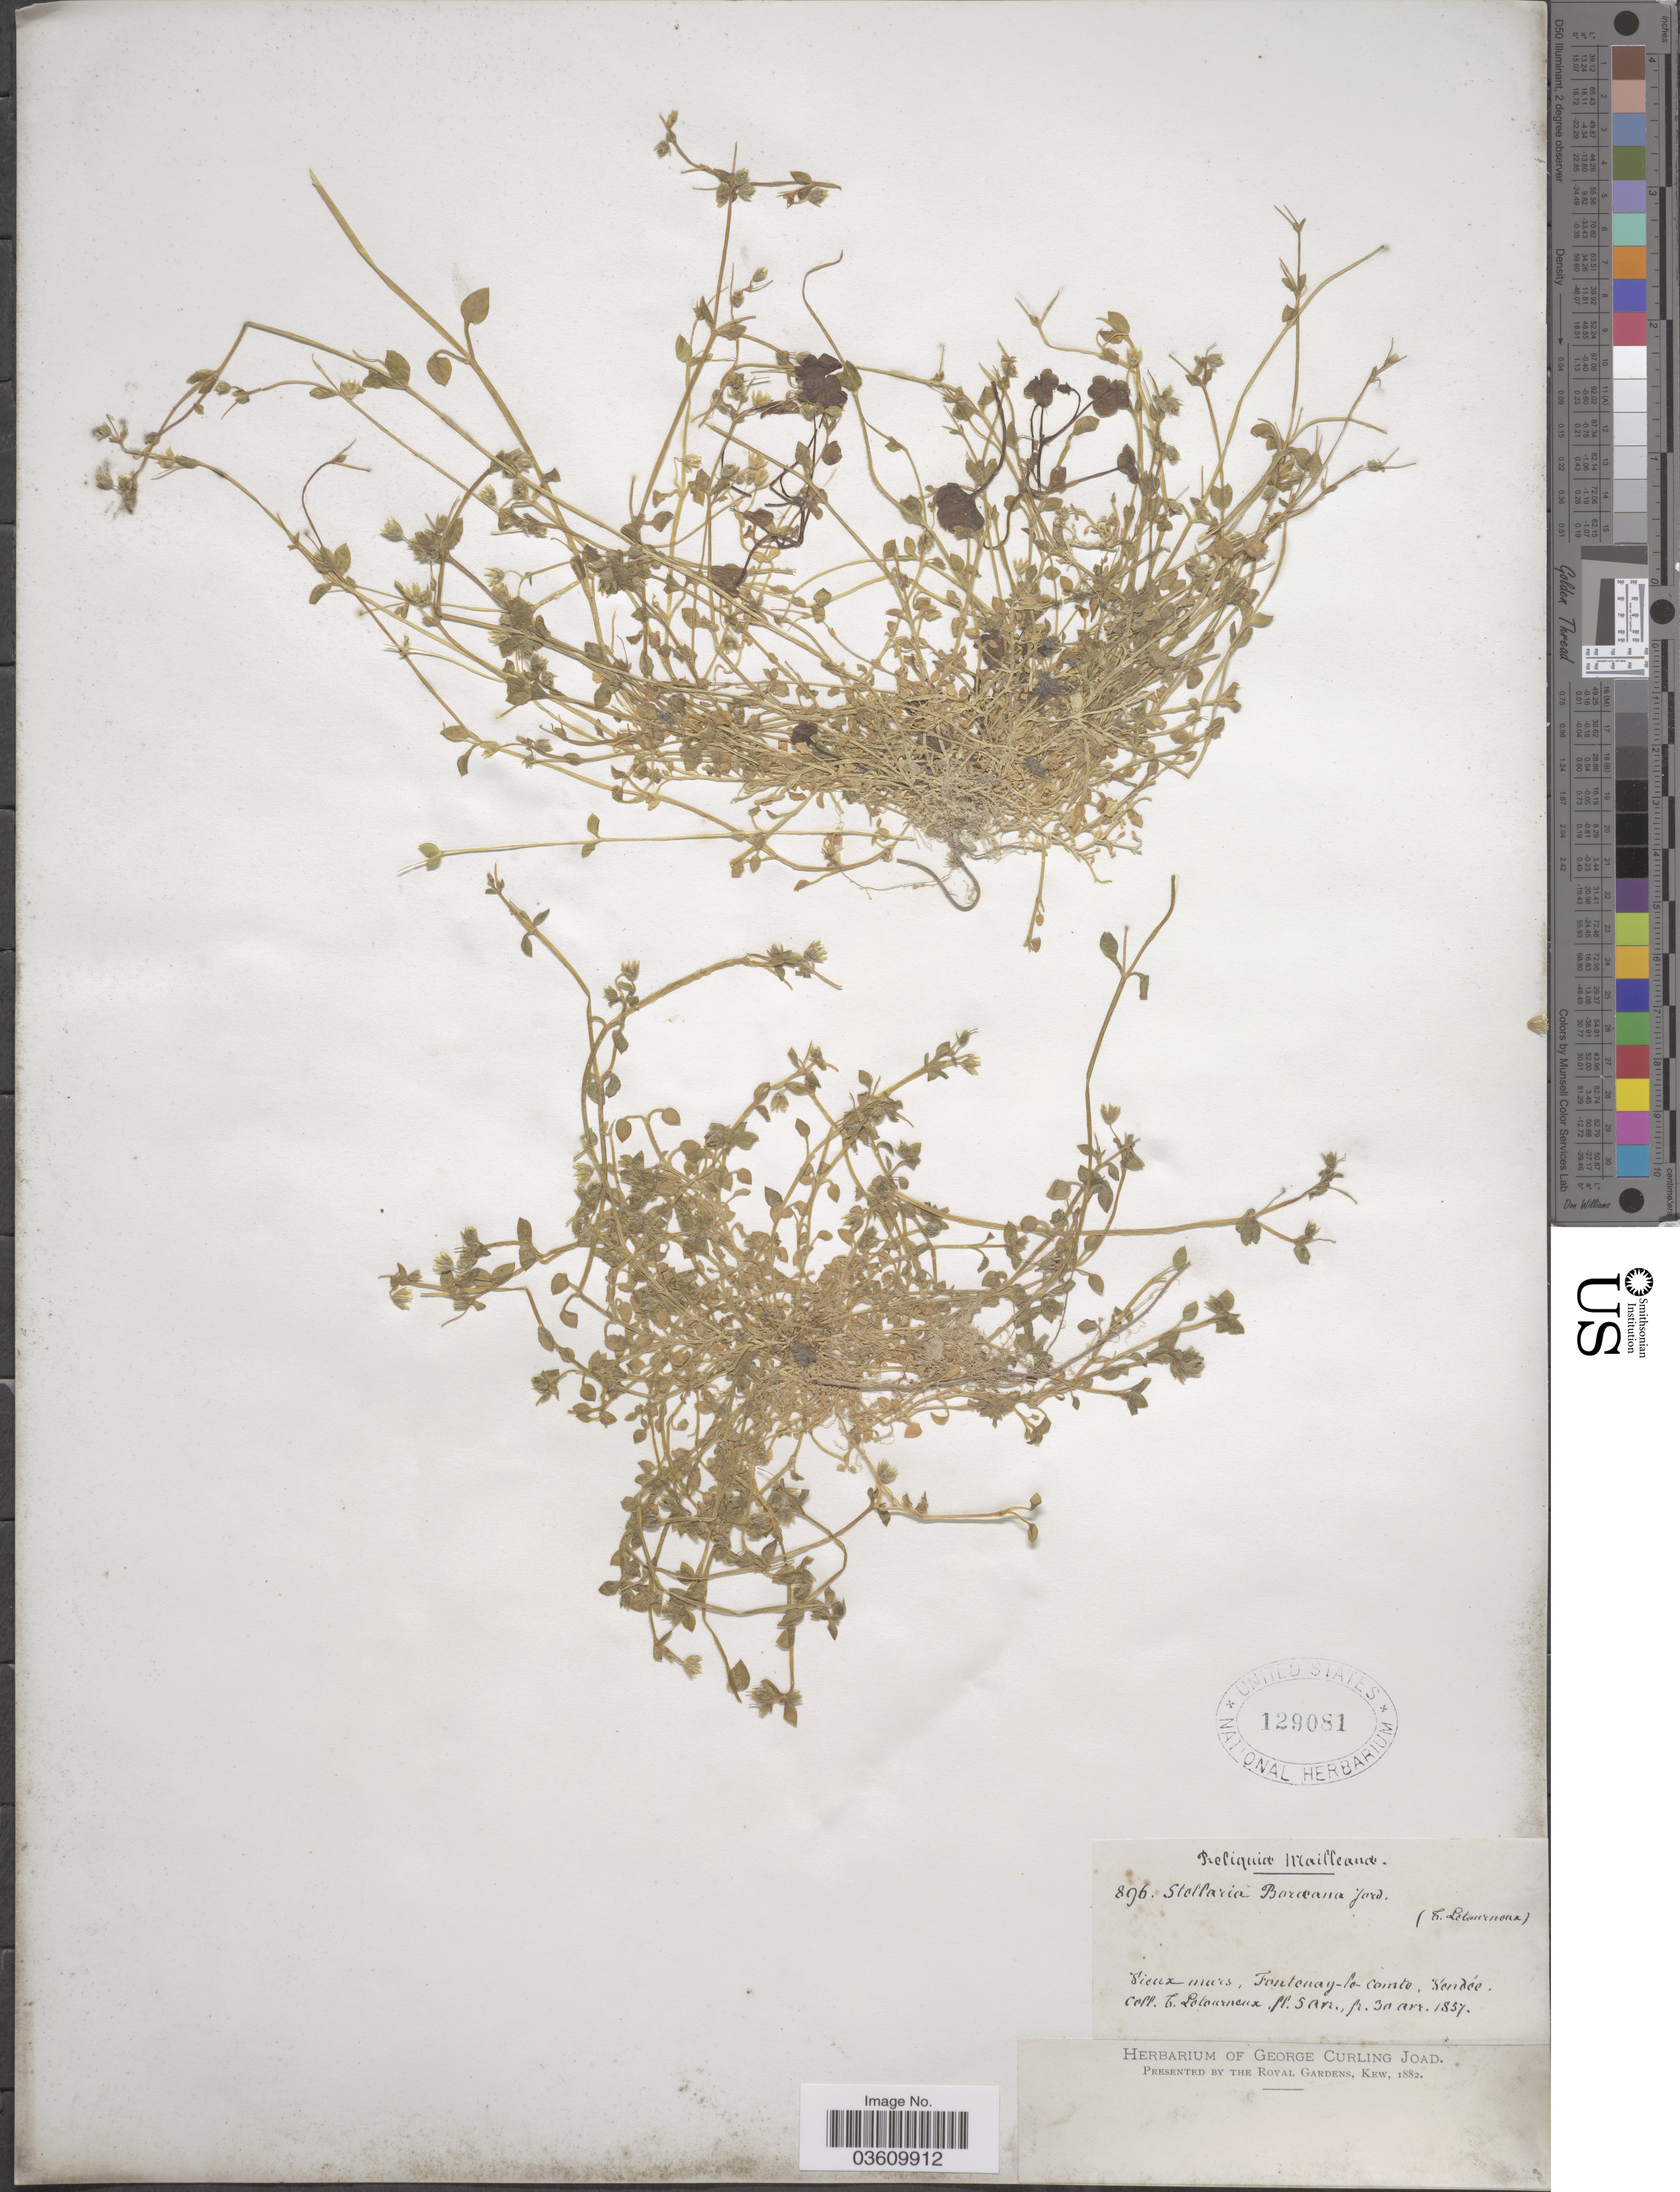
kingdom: Plantae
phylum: Tracheophyta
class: Magnoliopsida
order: Caryophyllales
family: Caryophyllaceae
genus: Stellaria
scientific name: Stellaria boraeana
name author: Jord.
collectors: A. Letourneux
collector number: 896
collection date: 1857-04-05/1857-04-30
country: France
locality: Sieux mais, Fontenay-le-comte, Sendée.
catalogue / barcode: US 129081